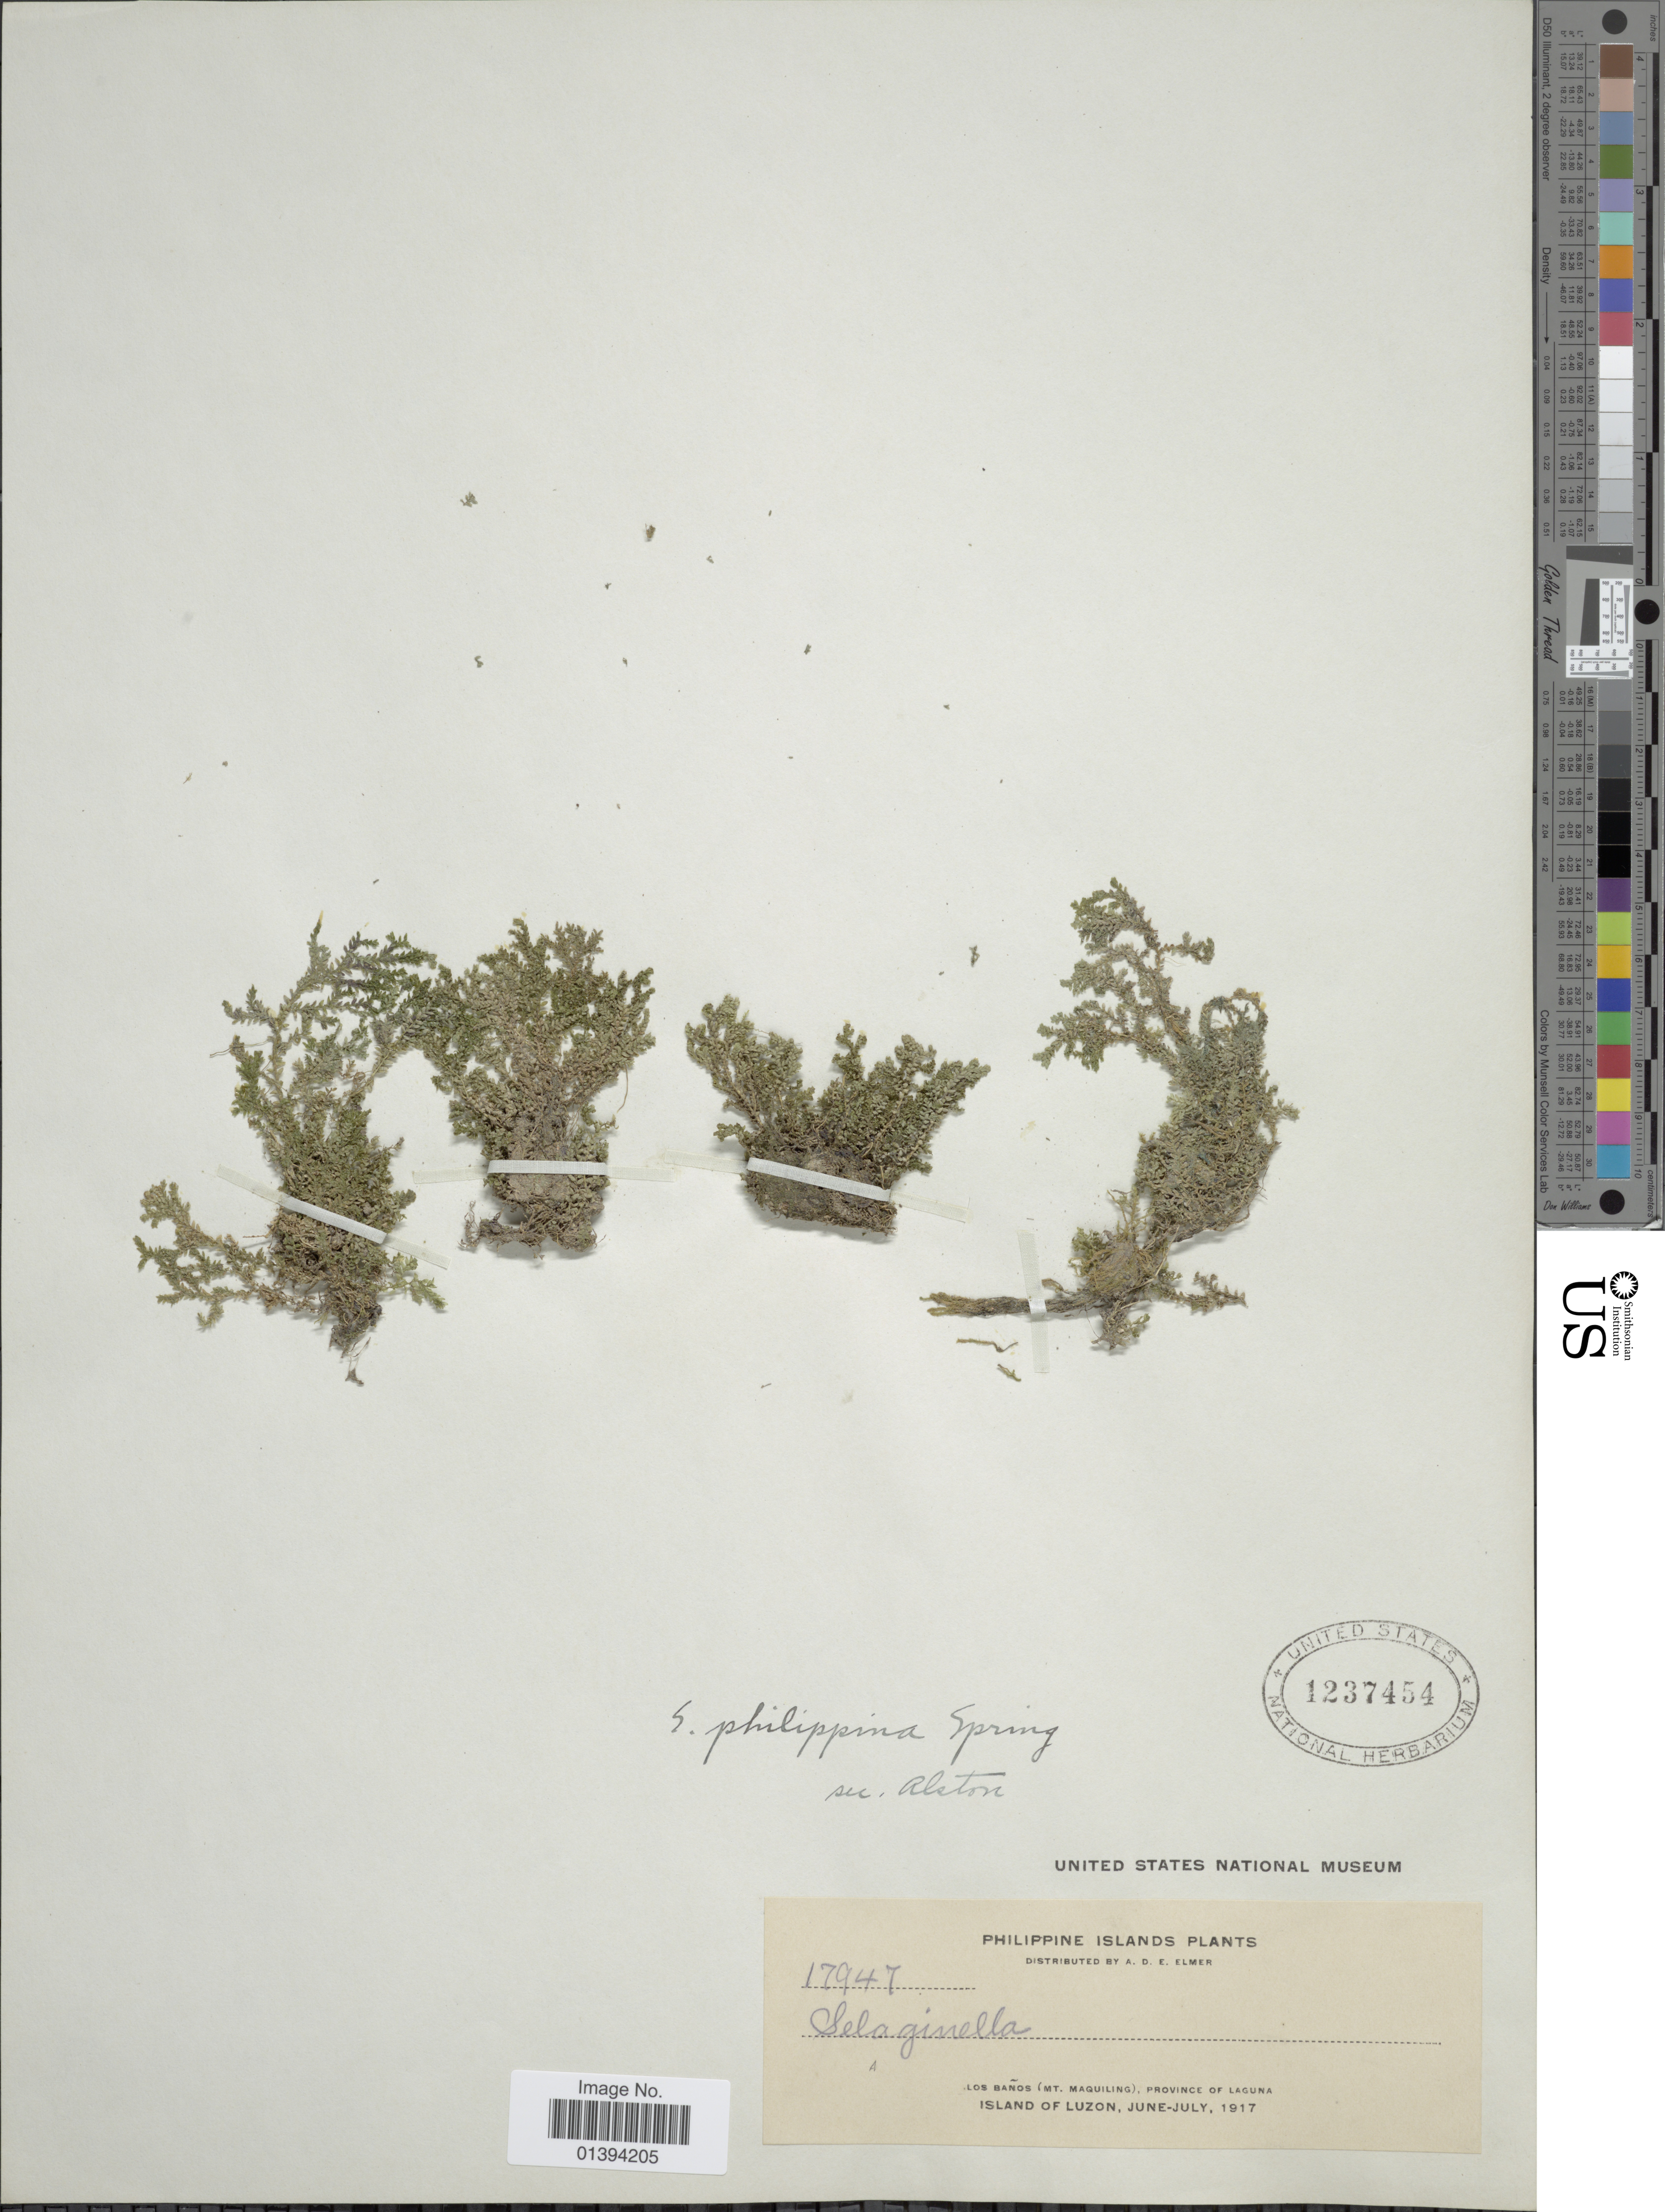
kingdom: Plantae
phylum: Tracheophyta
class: Lycopodiopsida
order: Selaginellales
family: Selaginellaceae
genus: Selaginella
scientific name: Selaginella philippina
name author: Spring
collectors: A. D. E. Elmer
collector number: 17947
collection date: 1917-06/1917-07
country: Philippines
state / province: Central Luzon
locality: Los Baños (Mt. Maquiling), province of Laguna, Island of Luzon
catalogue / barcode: US 1237454